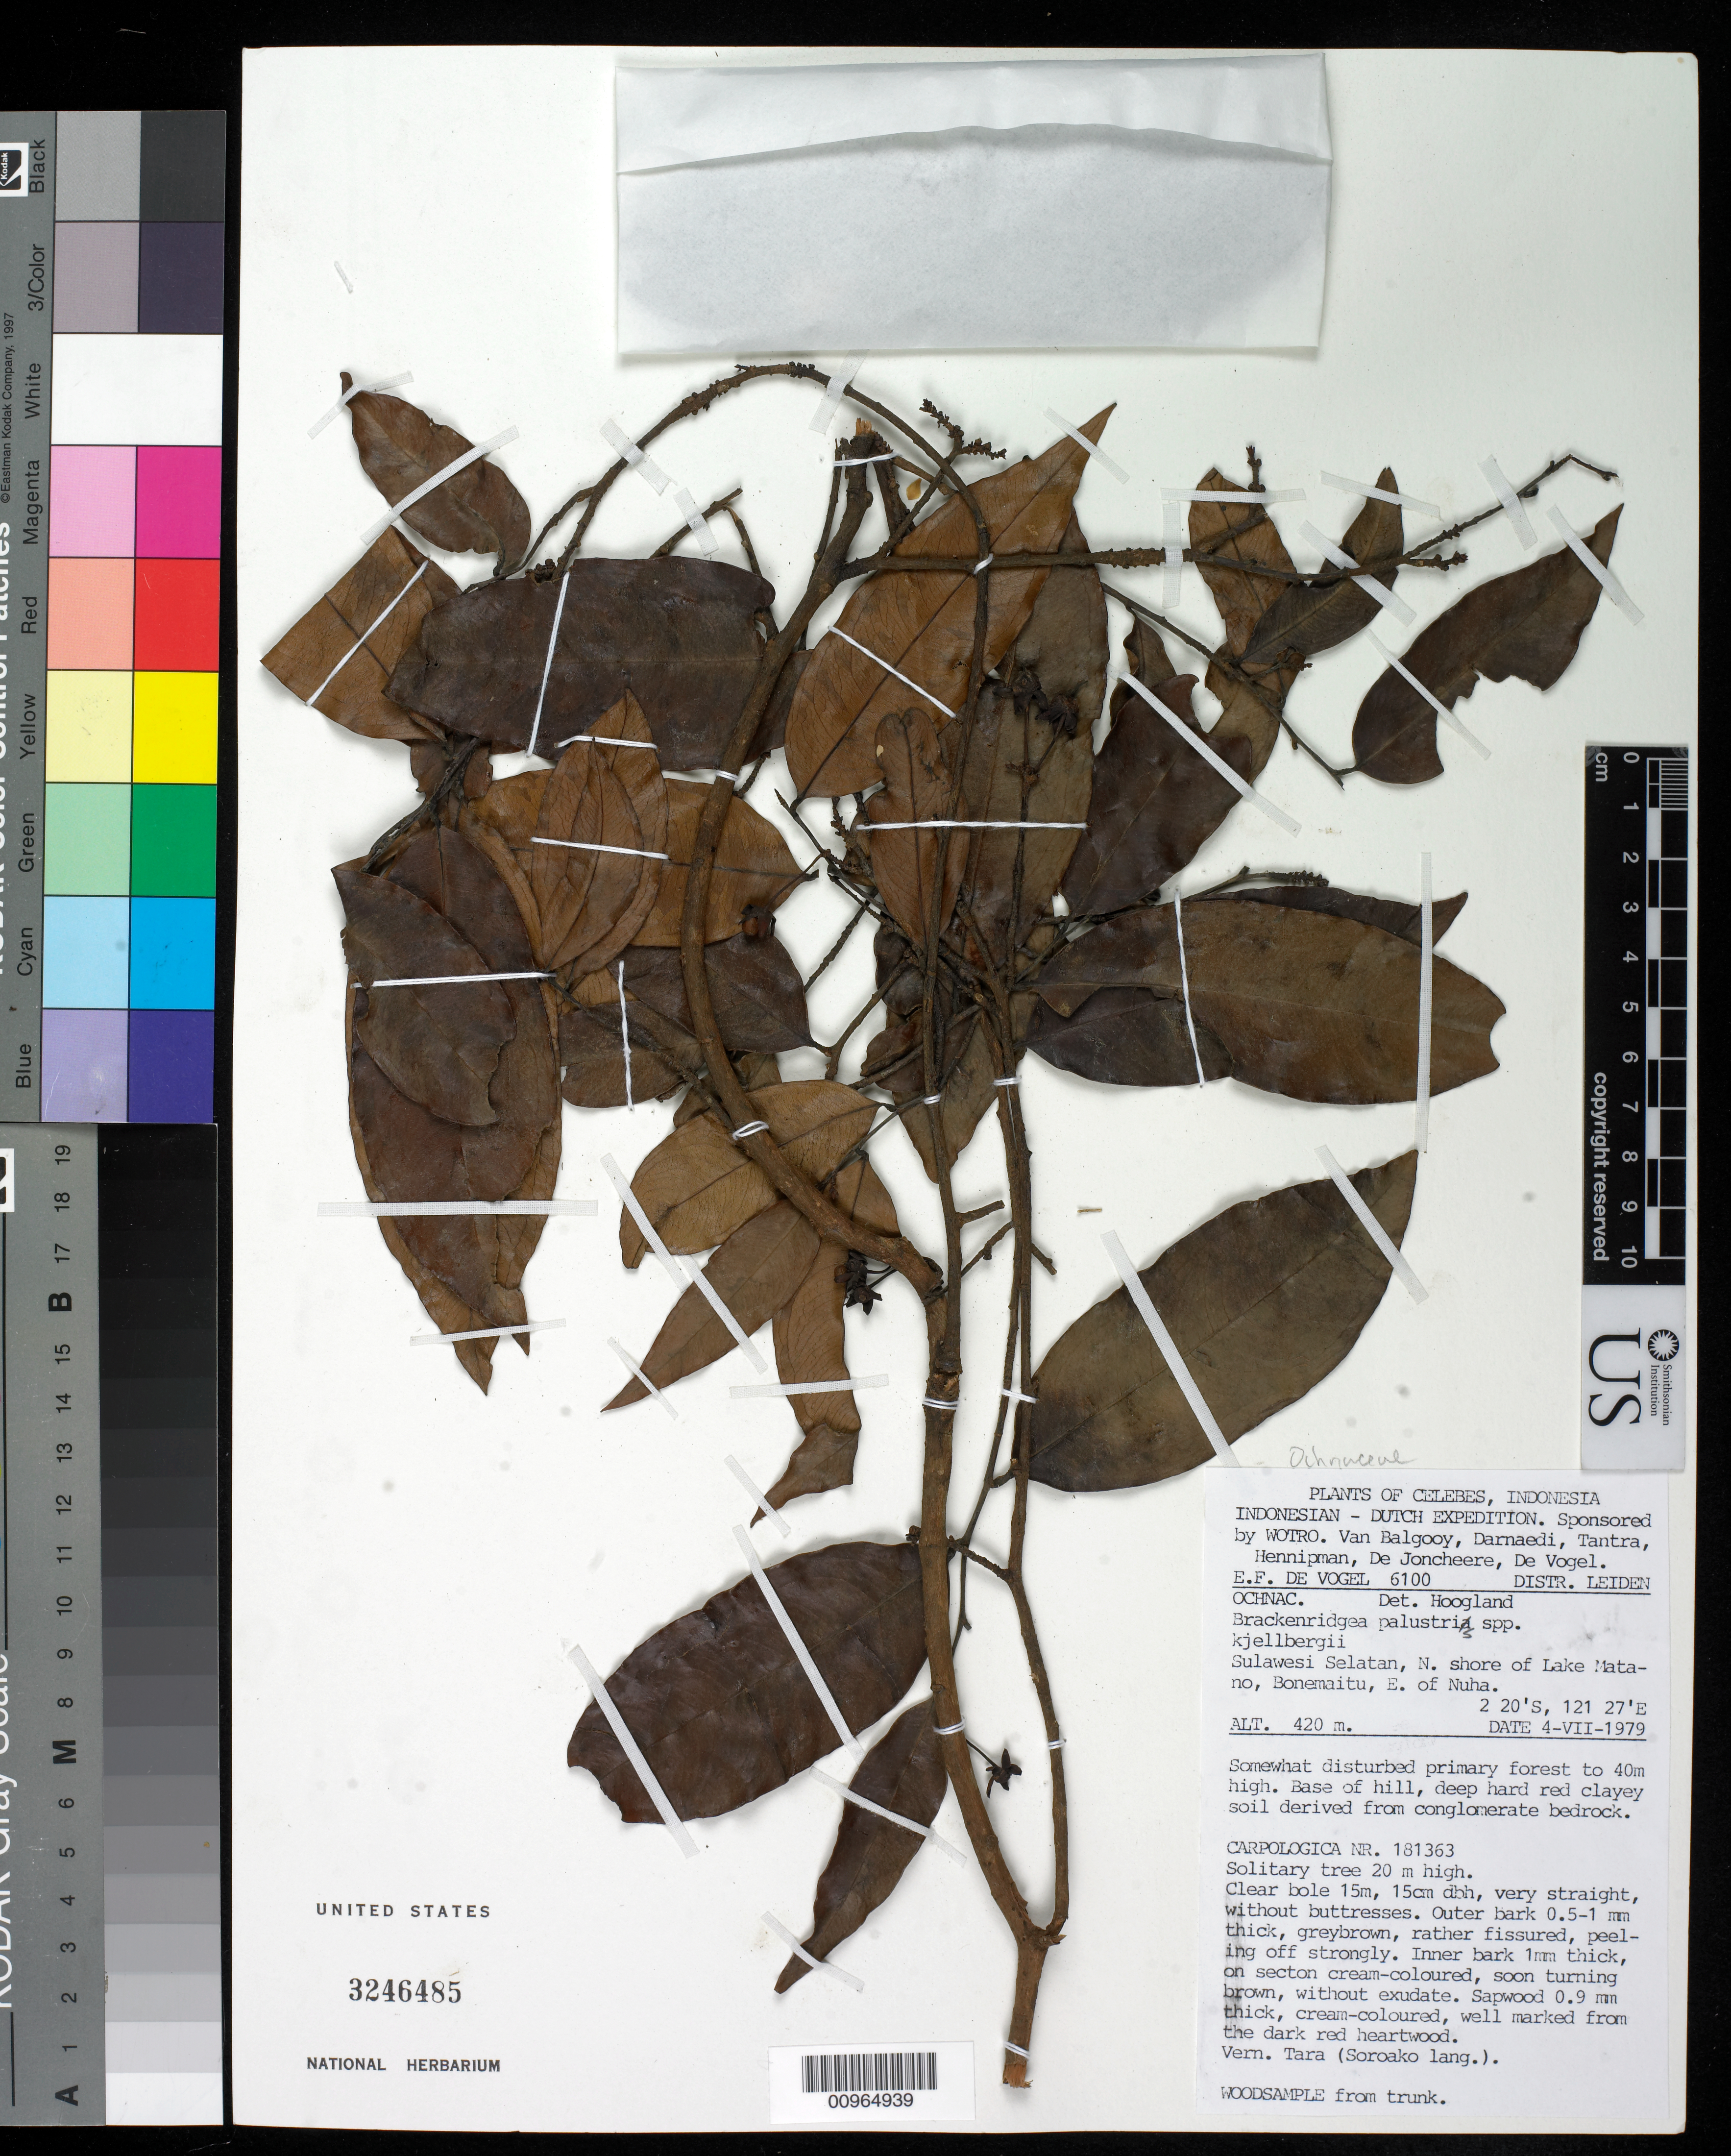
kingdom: Plantae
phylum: Tracheophyta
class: Magnoliopsida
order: Malpighiales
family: Ochnaceae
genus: Brackenridgea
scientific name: Brackenridgea palustris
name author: Bartell.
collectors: E. F. de Vogel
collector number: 6100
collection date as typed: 04 Jul 1979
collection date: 1979-07-04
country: Indonesia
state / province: Sulawesi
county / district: Sulawesi Selatan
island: Sulawesi [Celebes]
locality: N. Shore of Lake Matano, Bonemaitu, E. of Nuha. Somewhat disturbed primary forest to 40m high. Base of hill, deep hard red clayey soil derived from conglomerate bedrock.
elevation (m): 420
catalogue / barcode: US 3246485